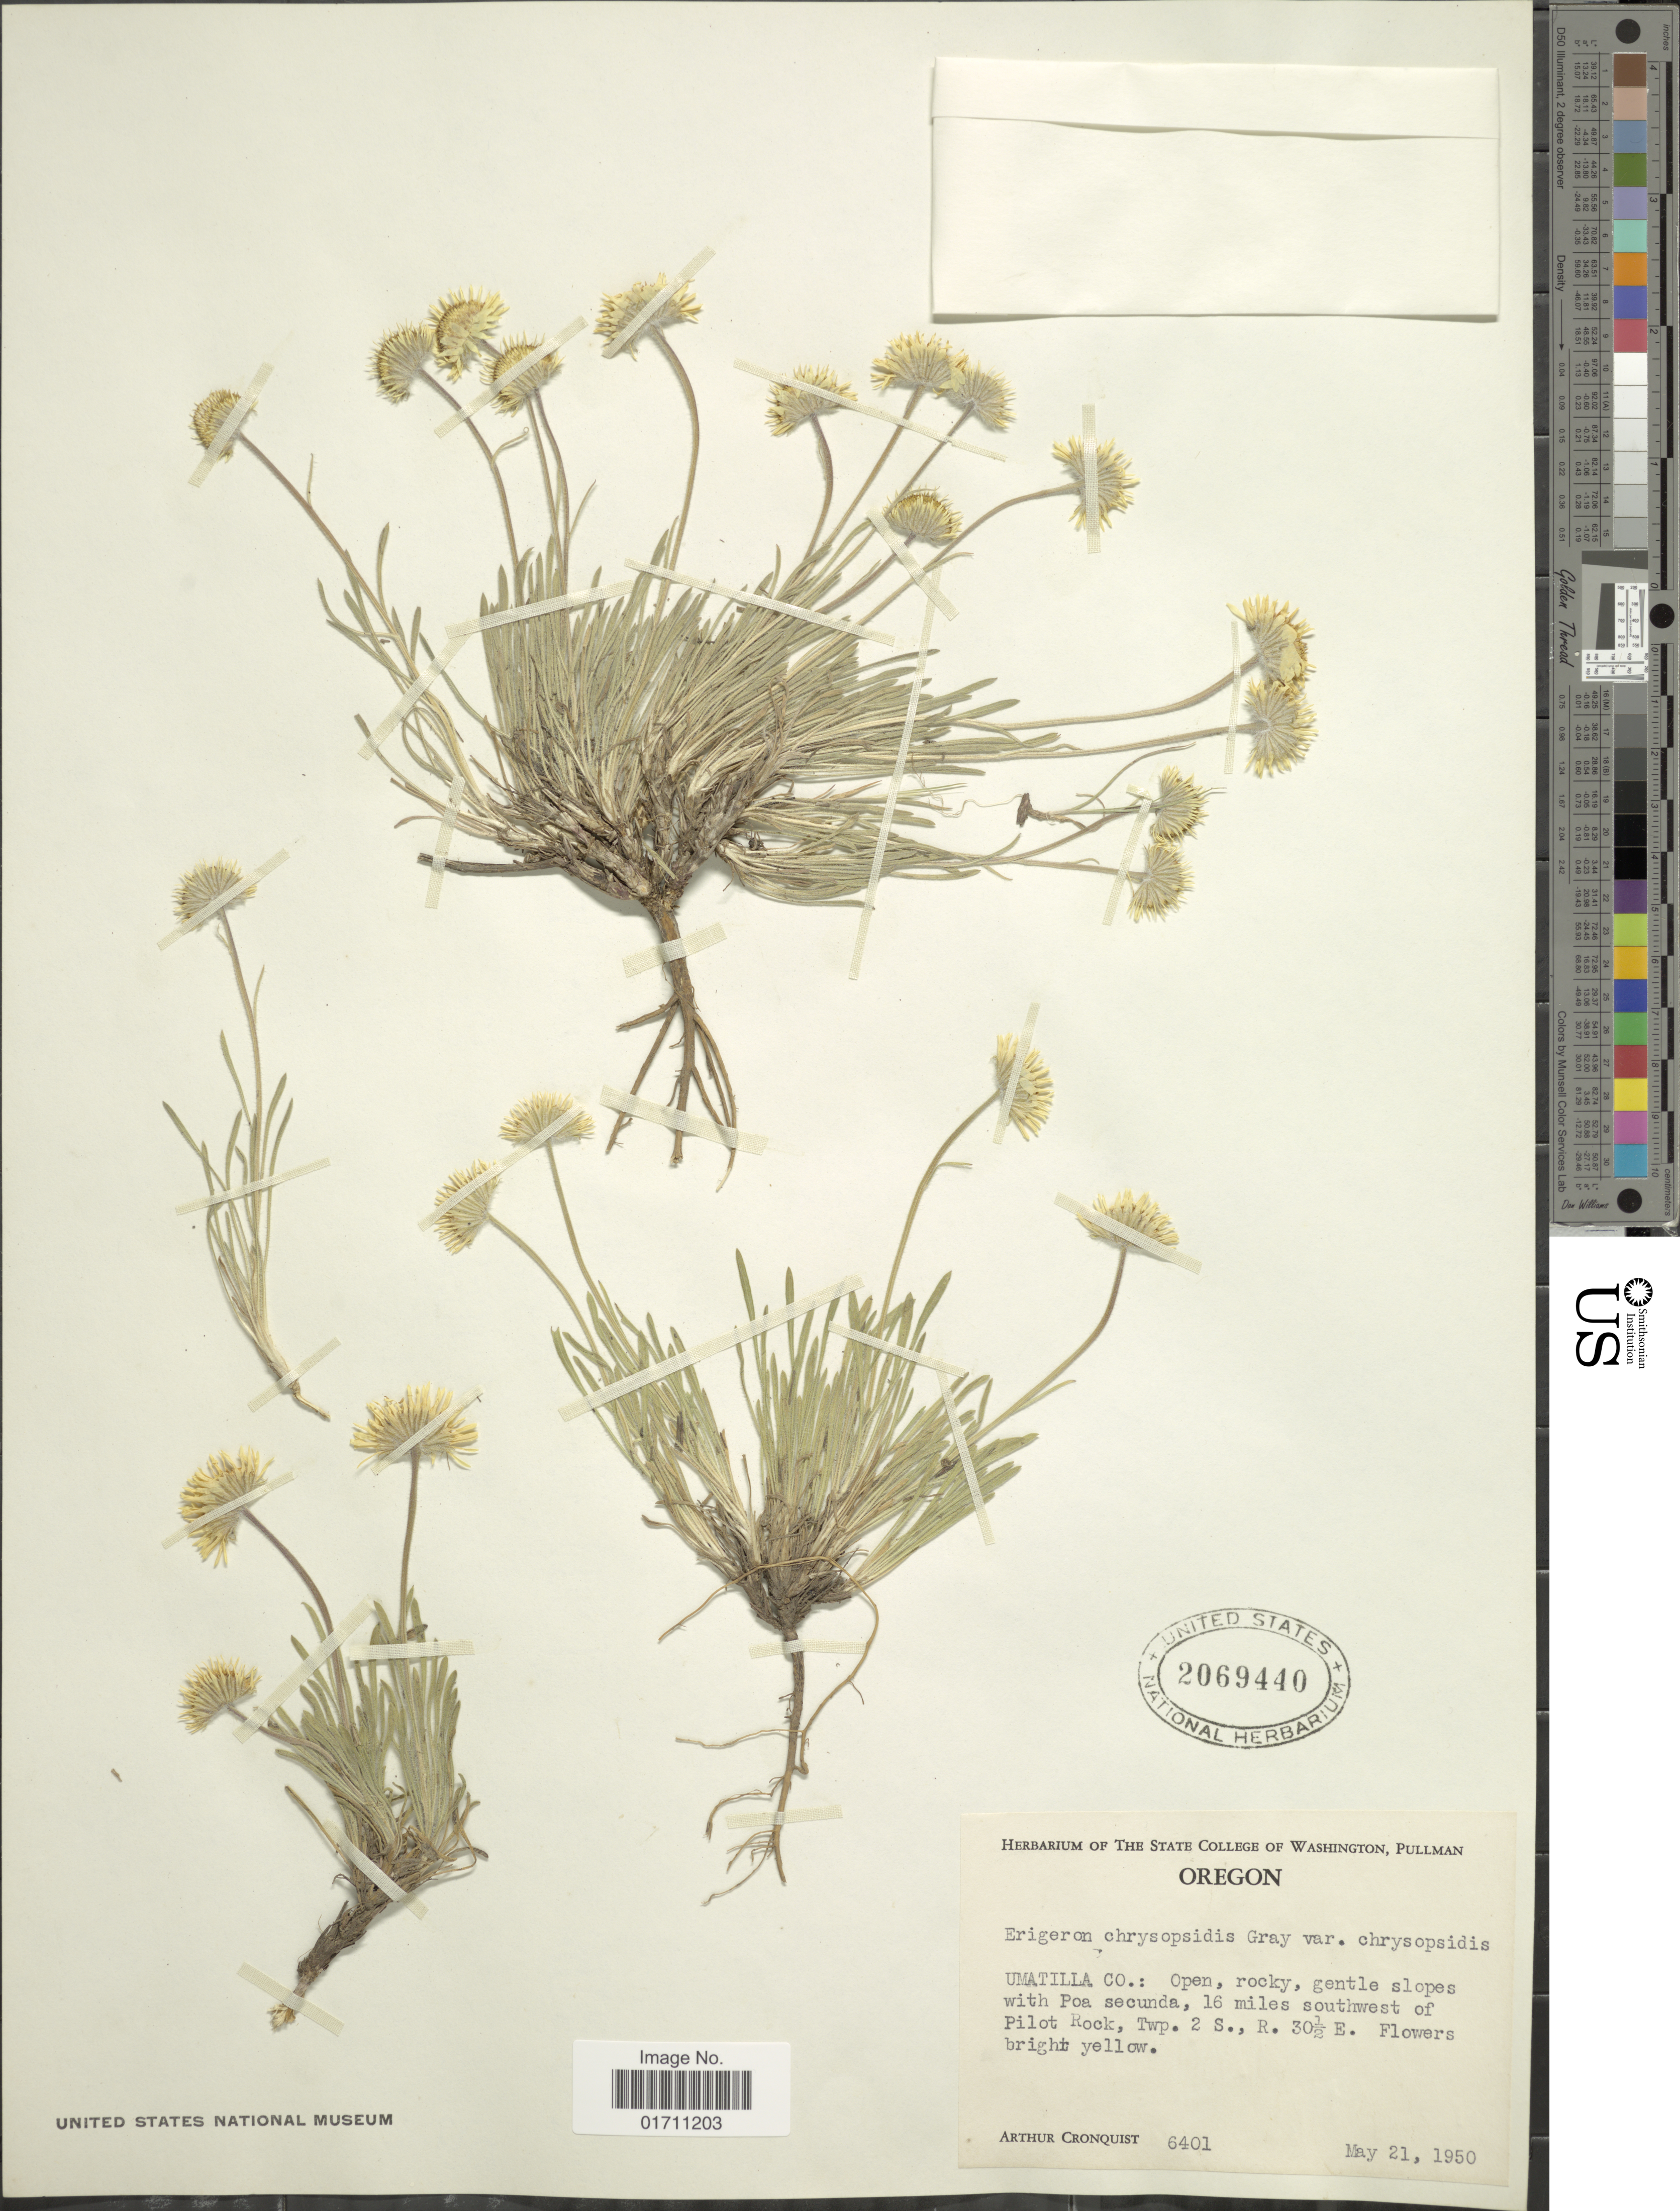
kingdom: Plantae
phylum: Tracheophyta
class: Magnoliopsida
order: Asterales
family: Asteraceae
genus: Erigeron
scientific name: Erigeron chrysopsidis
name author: A. Gray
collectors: A. J. Cronquist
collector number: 6401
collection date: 1950-05-21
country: United States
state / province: Oregon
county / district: Umatilla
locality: Umatilla Co: Open, rocky, gentle slopes with Poa secunda, 16 miles southwest of Pilot Rock, Twp. 2 S., R30½ E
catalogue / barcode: US 2069440